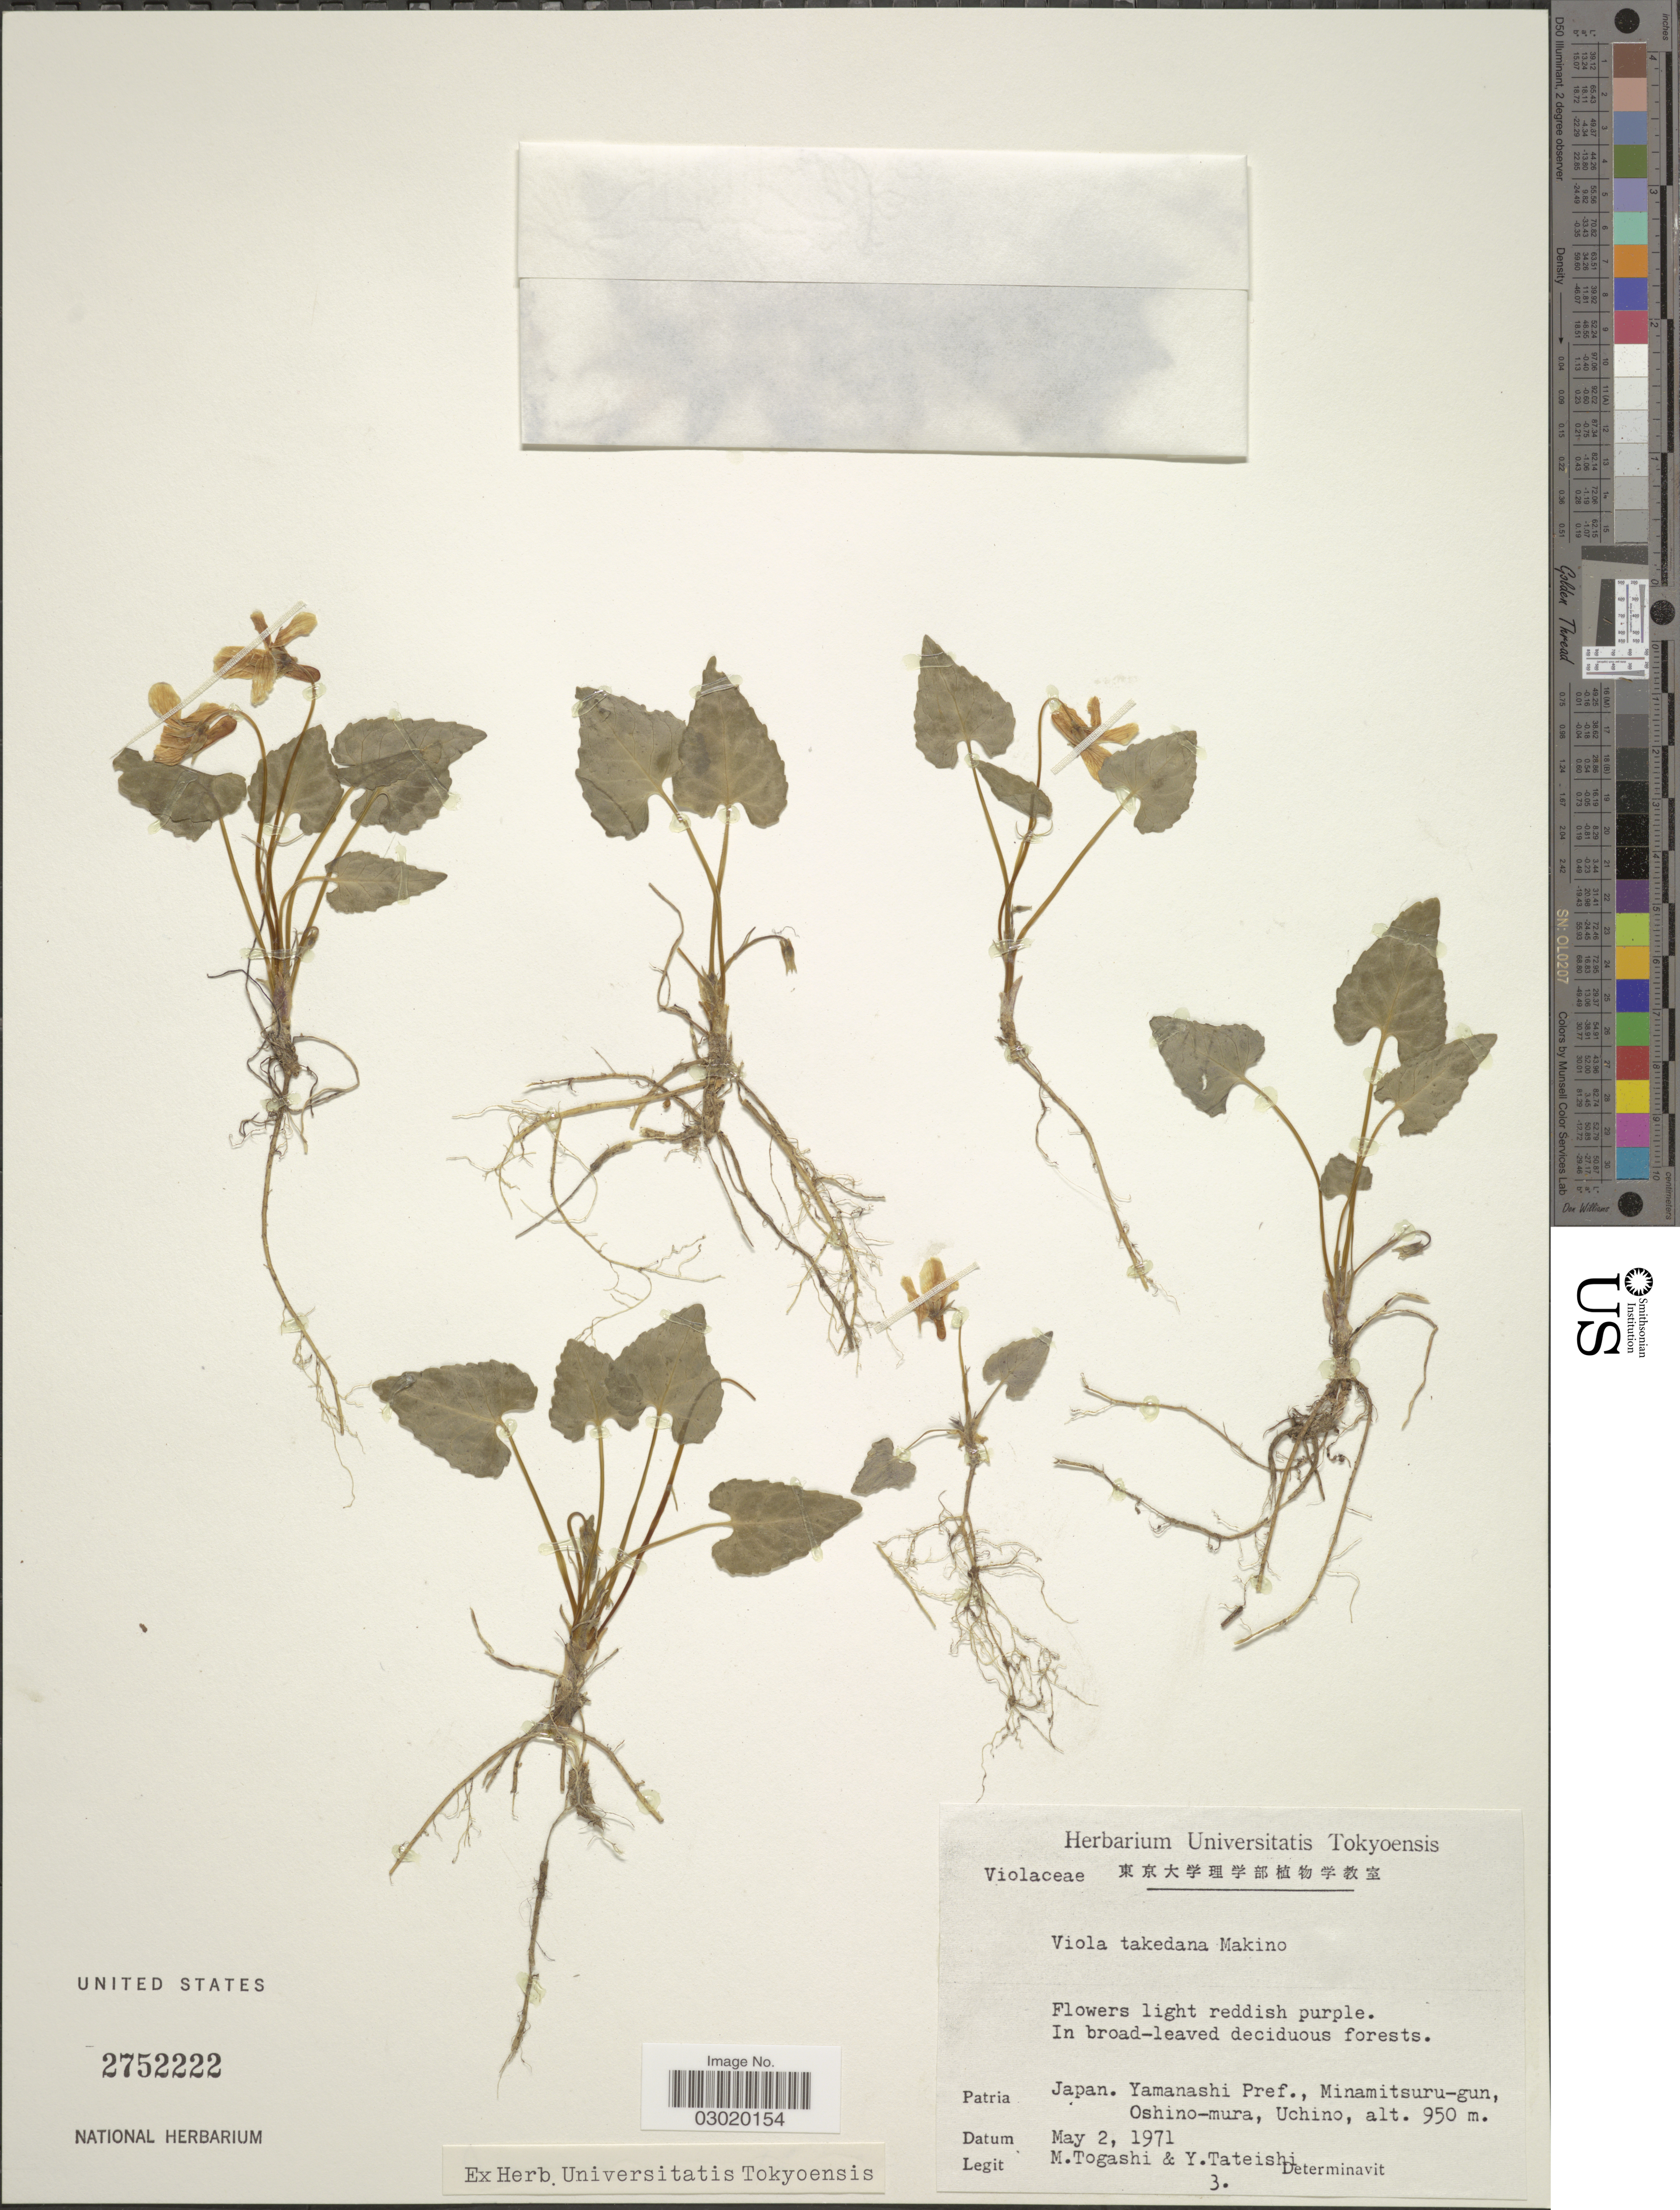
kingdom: Plantae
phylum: Tracheophyta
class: Magnoliopsida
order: Malpighiales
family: Violaceae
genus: Viola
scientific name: Viola takedana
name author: Makino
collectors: M. Togashi & Y. Tateishi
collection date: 1971-05-02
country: Japan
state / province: Yamanasi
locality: Japan, Yamanashi Pref., Minamitsuru-gun, Oshino-mura, Uchino.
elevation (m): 950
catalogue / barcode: US 2752222